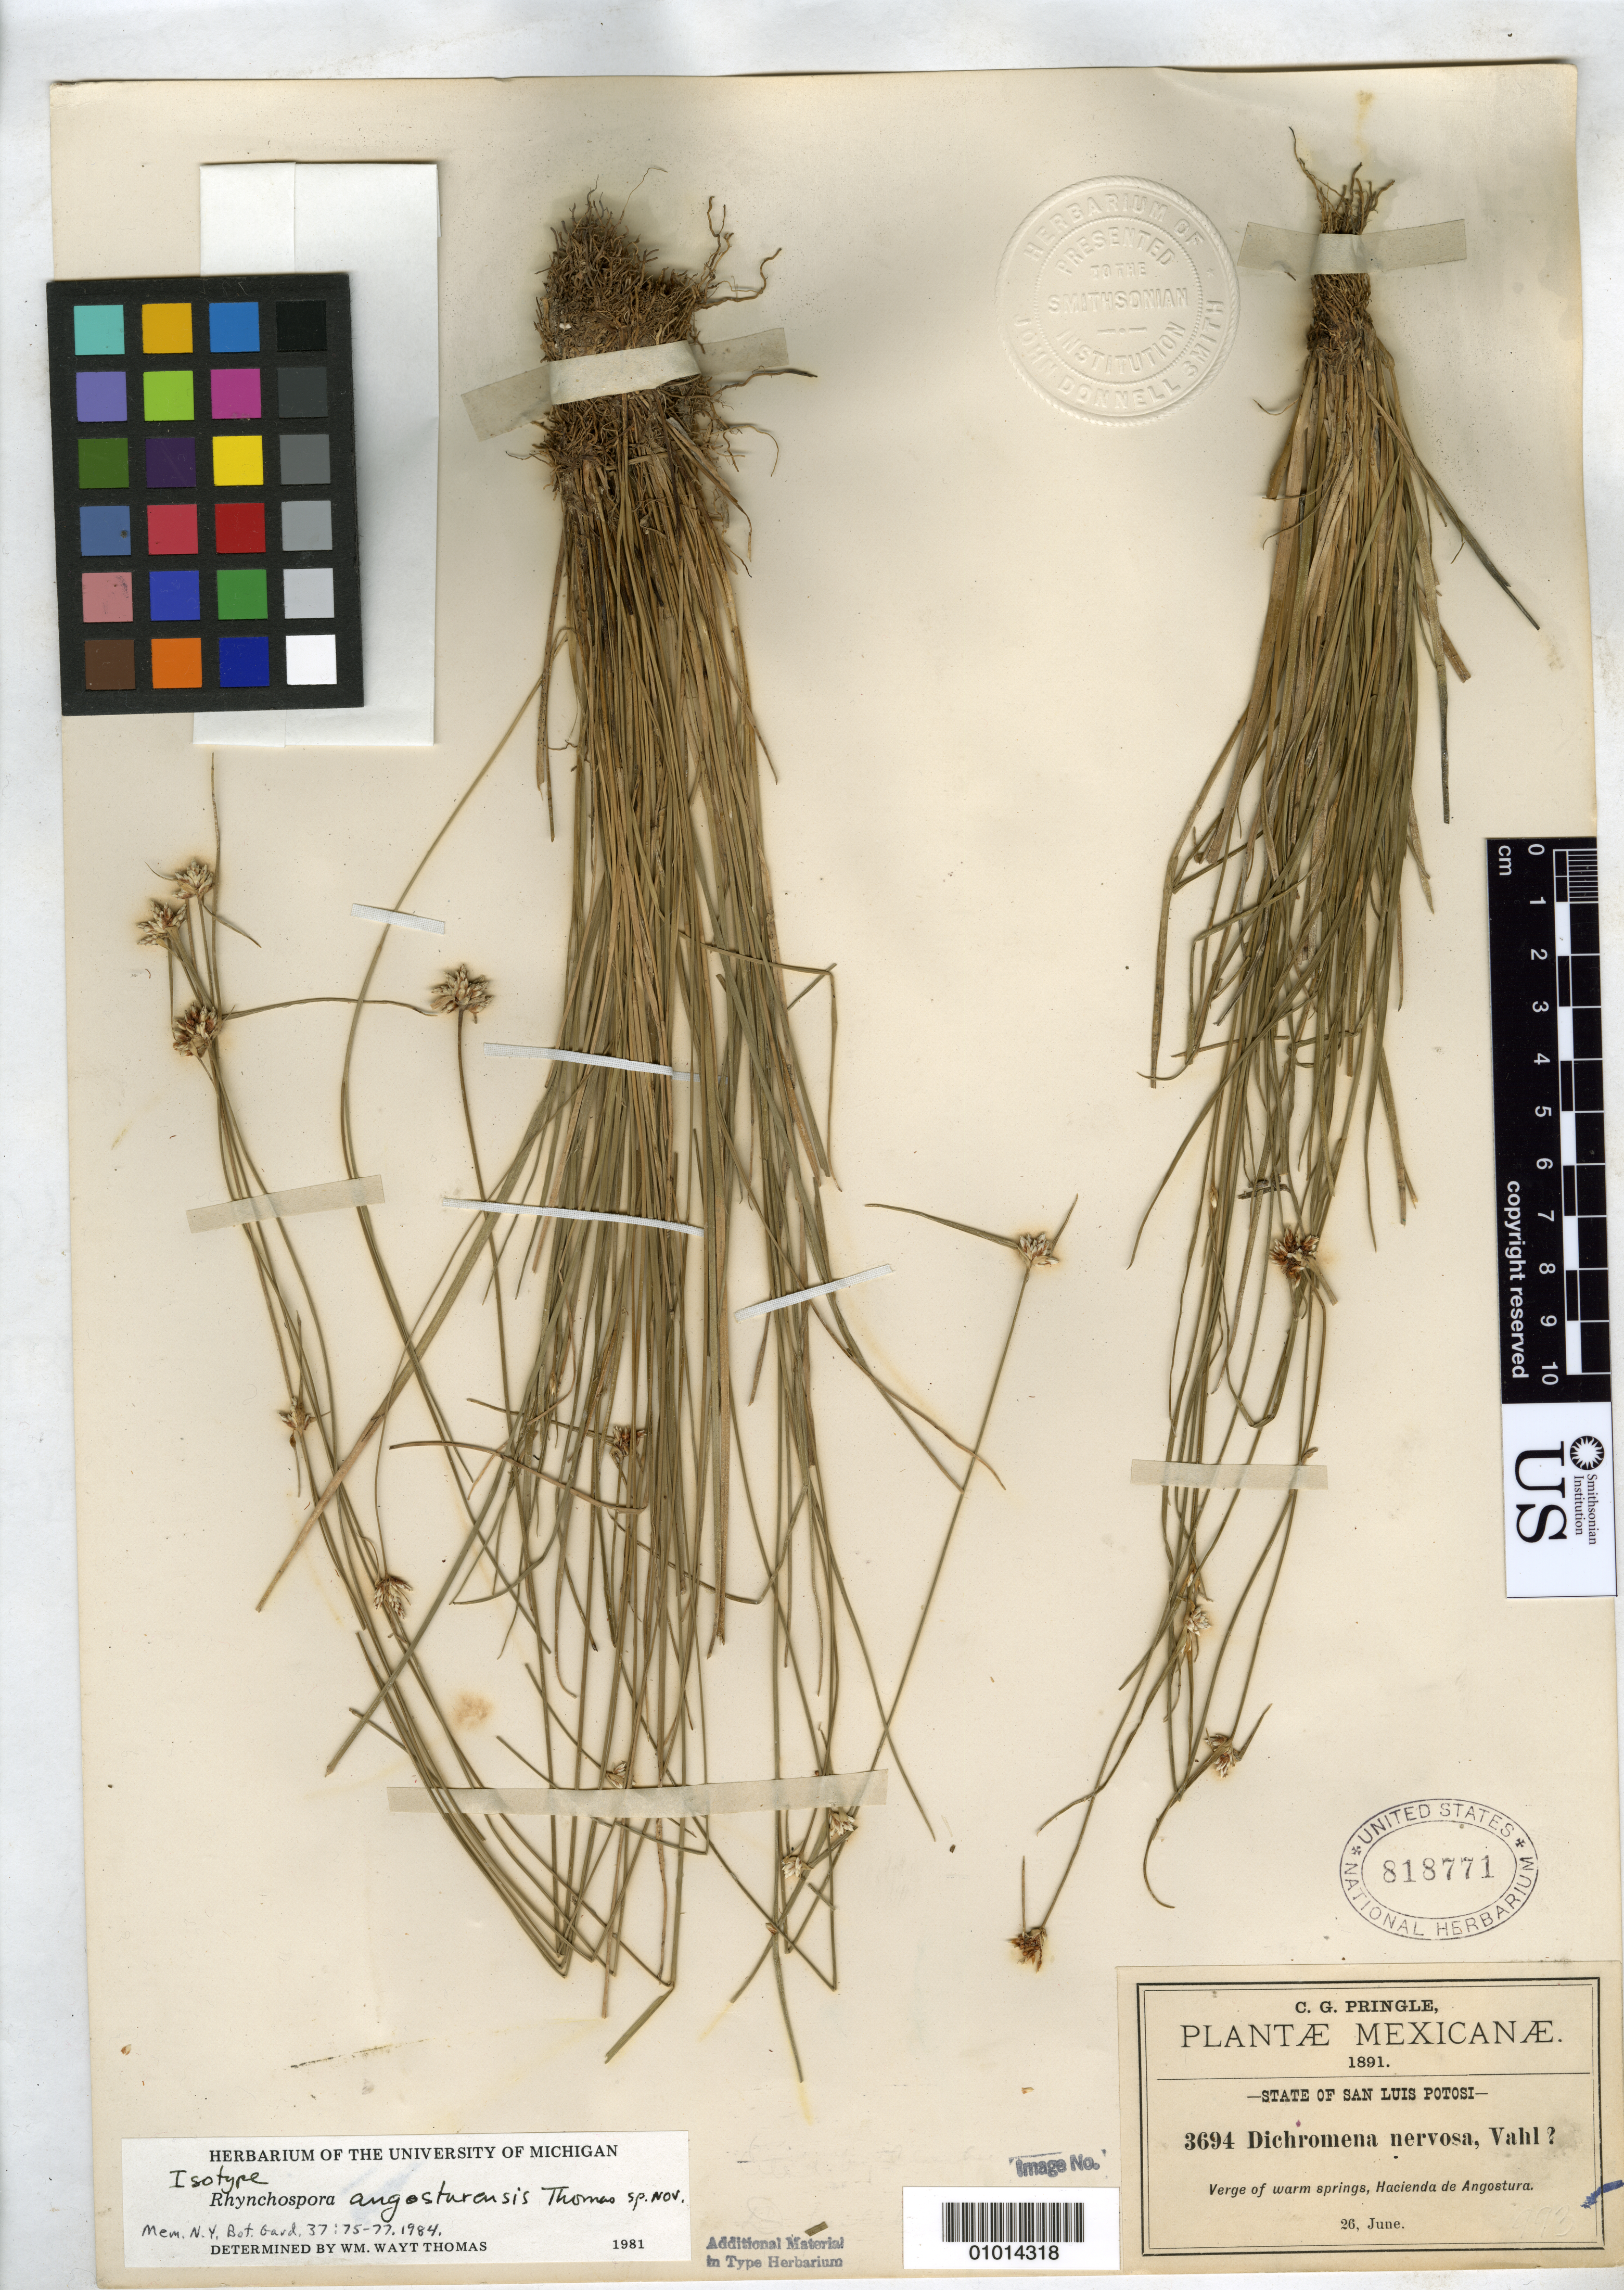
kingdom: Plantae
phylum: Tracheophyta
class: Liliopsida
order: Poales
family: Cyperaceae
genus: Rhynchospora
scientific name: Rhynchospora angosturensis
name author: W.W. Thomas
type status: Isotype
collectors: C. G. Pringle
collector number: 3694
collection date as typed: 26 Jun 1891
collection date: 1891-06-26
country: Mexico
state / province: San Luis Potosí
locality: Verge of warm springs, Hacienda de Angostura.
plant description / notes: Specimen ex John Donnell Smith herbarium.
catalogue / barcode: US 818771